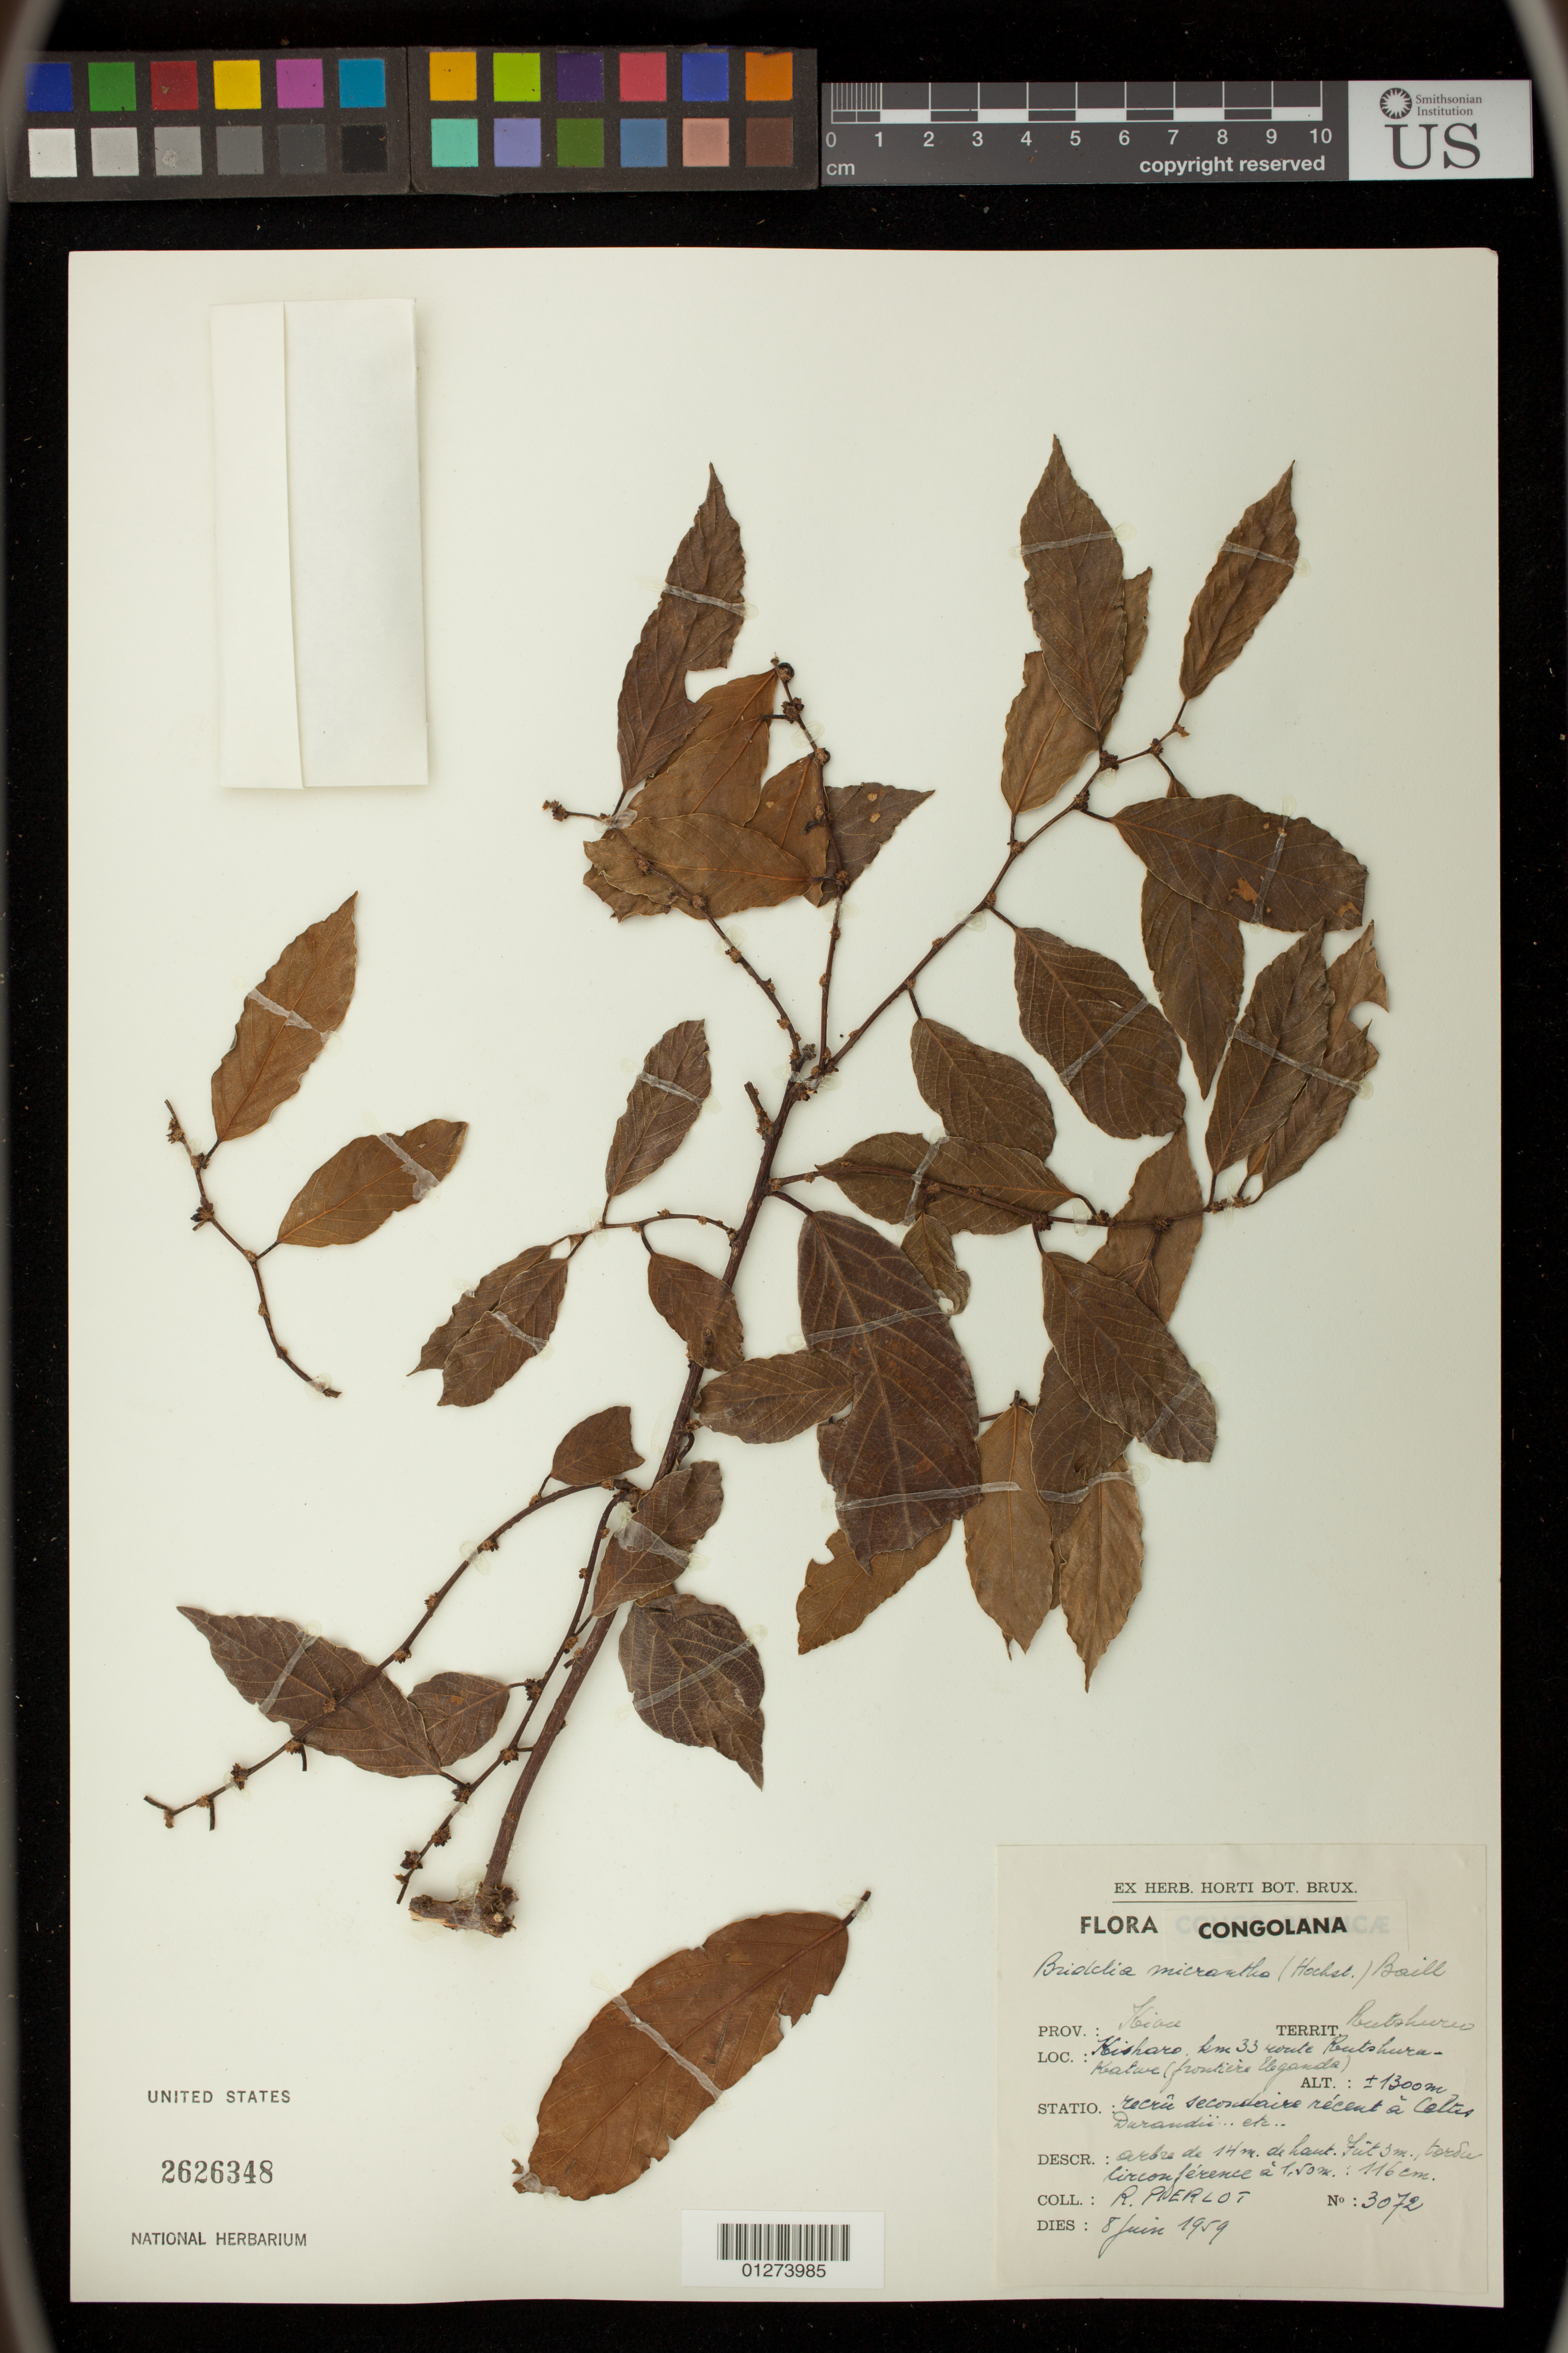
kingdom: Plantae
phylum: Tracheophyta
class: Magnoliopsida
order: Malpighiales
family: Phyllanthaceae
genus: Bridelia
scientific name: Bridelia micrantha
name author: (Hochst.) Baill.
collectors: R. Pierlot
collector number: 3072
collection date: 1959-06-08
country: Congo, Democratic Republic of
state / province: Nord-Kivu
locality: Kisharo, km 33 route Rutshuru-Katwe (frontiere Uganda)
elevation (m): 1300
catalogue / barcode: US 2626348